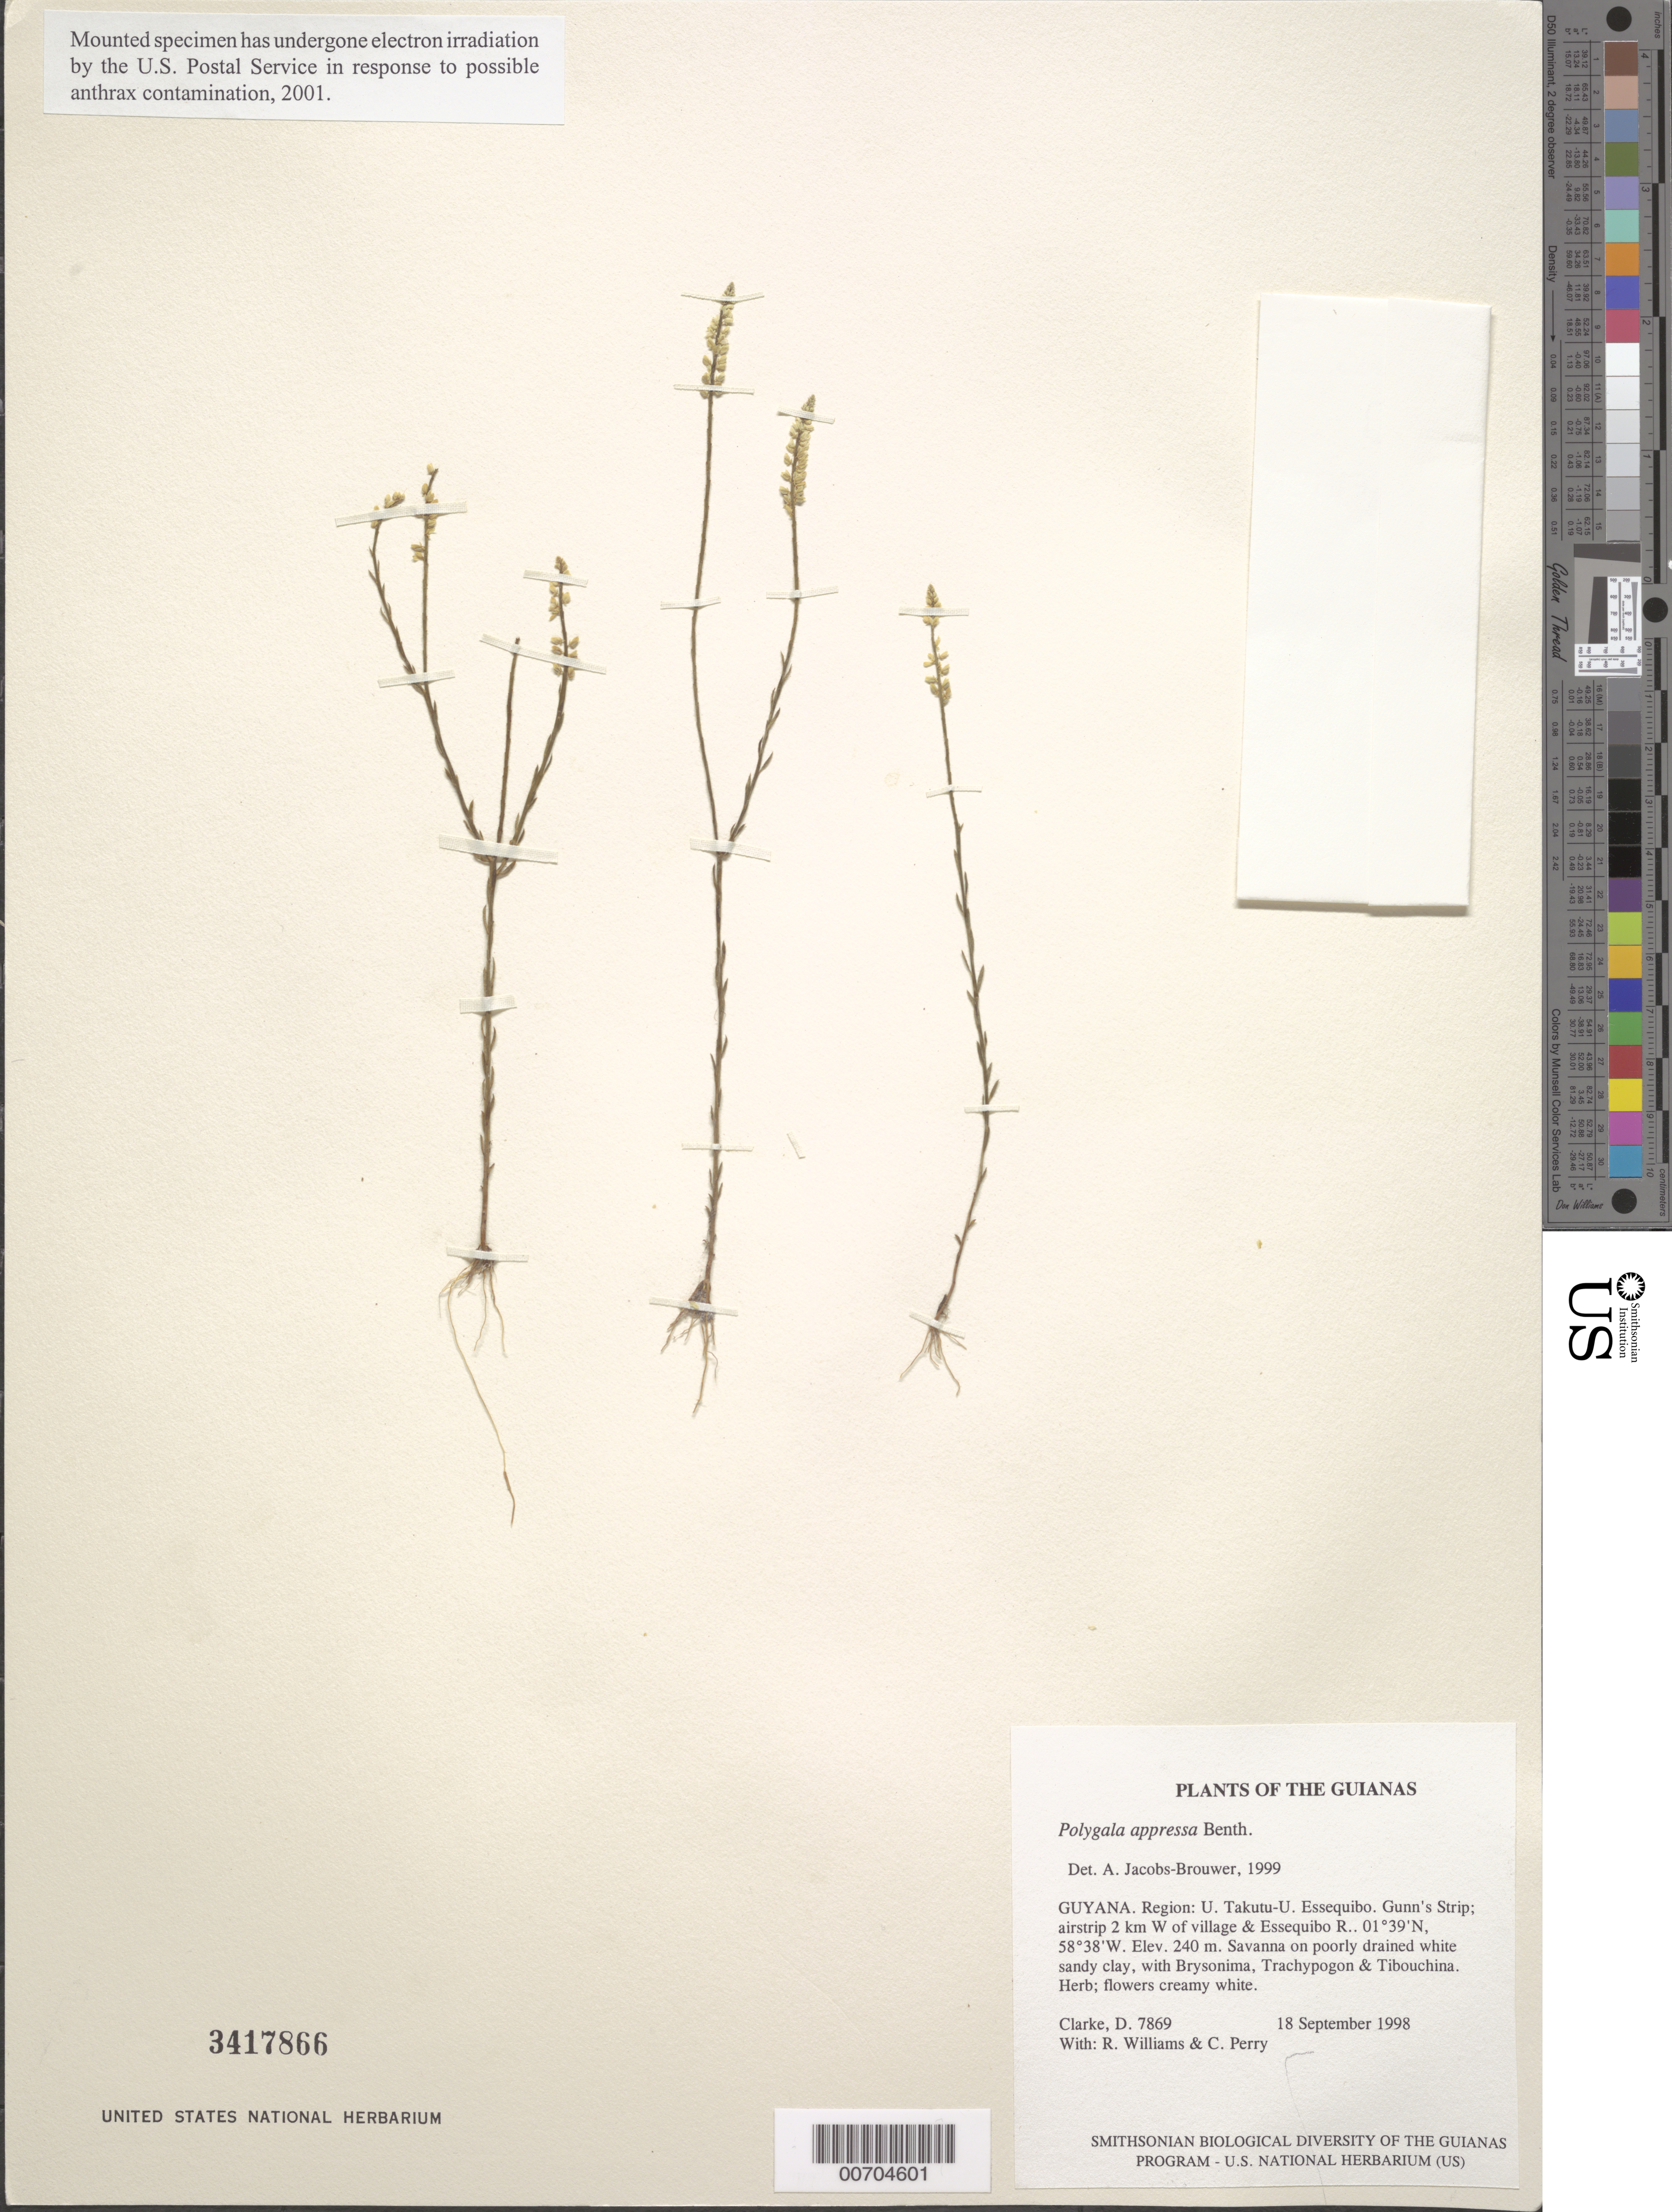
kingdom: Plantae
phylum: Tracheophyta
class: Magnoliopsida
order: Fabales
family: Polygalaceae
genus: Polygala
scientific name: Polygala appressa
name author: Benth.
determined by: Jacobs-Brouwer, A.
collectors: H. D. Clarke, R. Williams & C. Perry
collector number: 7869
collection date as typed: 18 September 1998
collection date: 1998-09-18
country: Guyana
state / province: U. Takutu-U. Essequibo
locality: Gunn's Strip; airstrip 2 km W of village & Essequibo R.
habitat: Savanna on poorly drained white sandy clay, with Brysonima, Trachypogon & Tibouchina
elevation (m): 240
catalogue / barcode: US 3417866